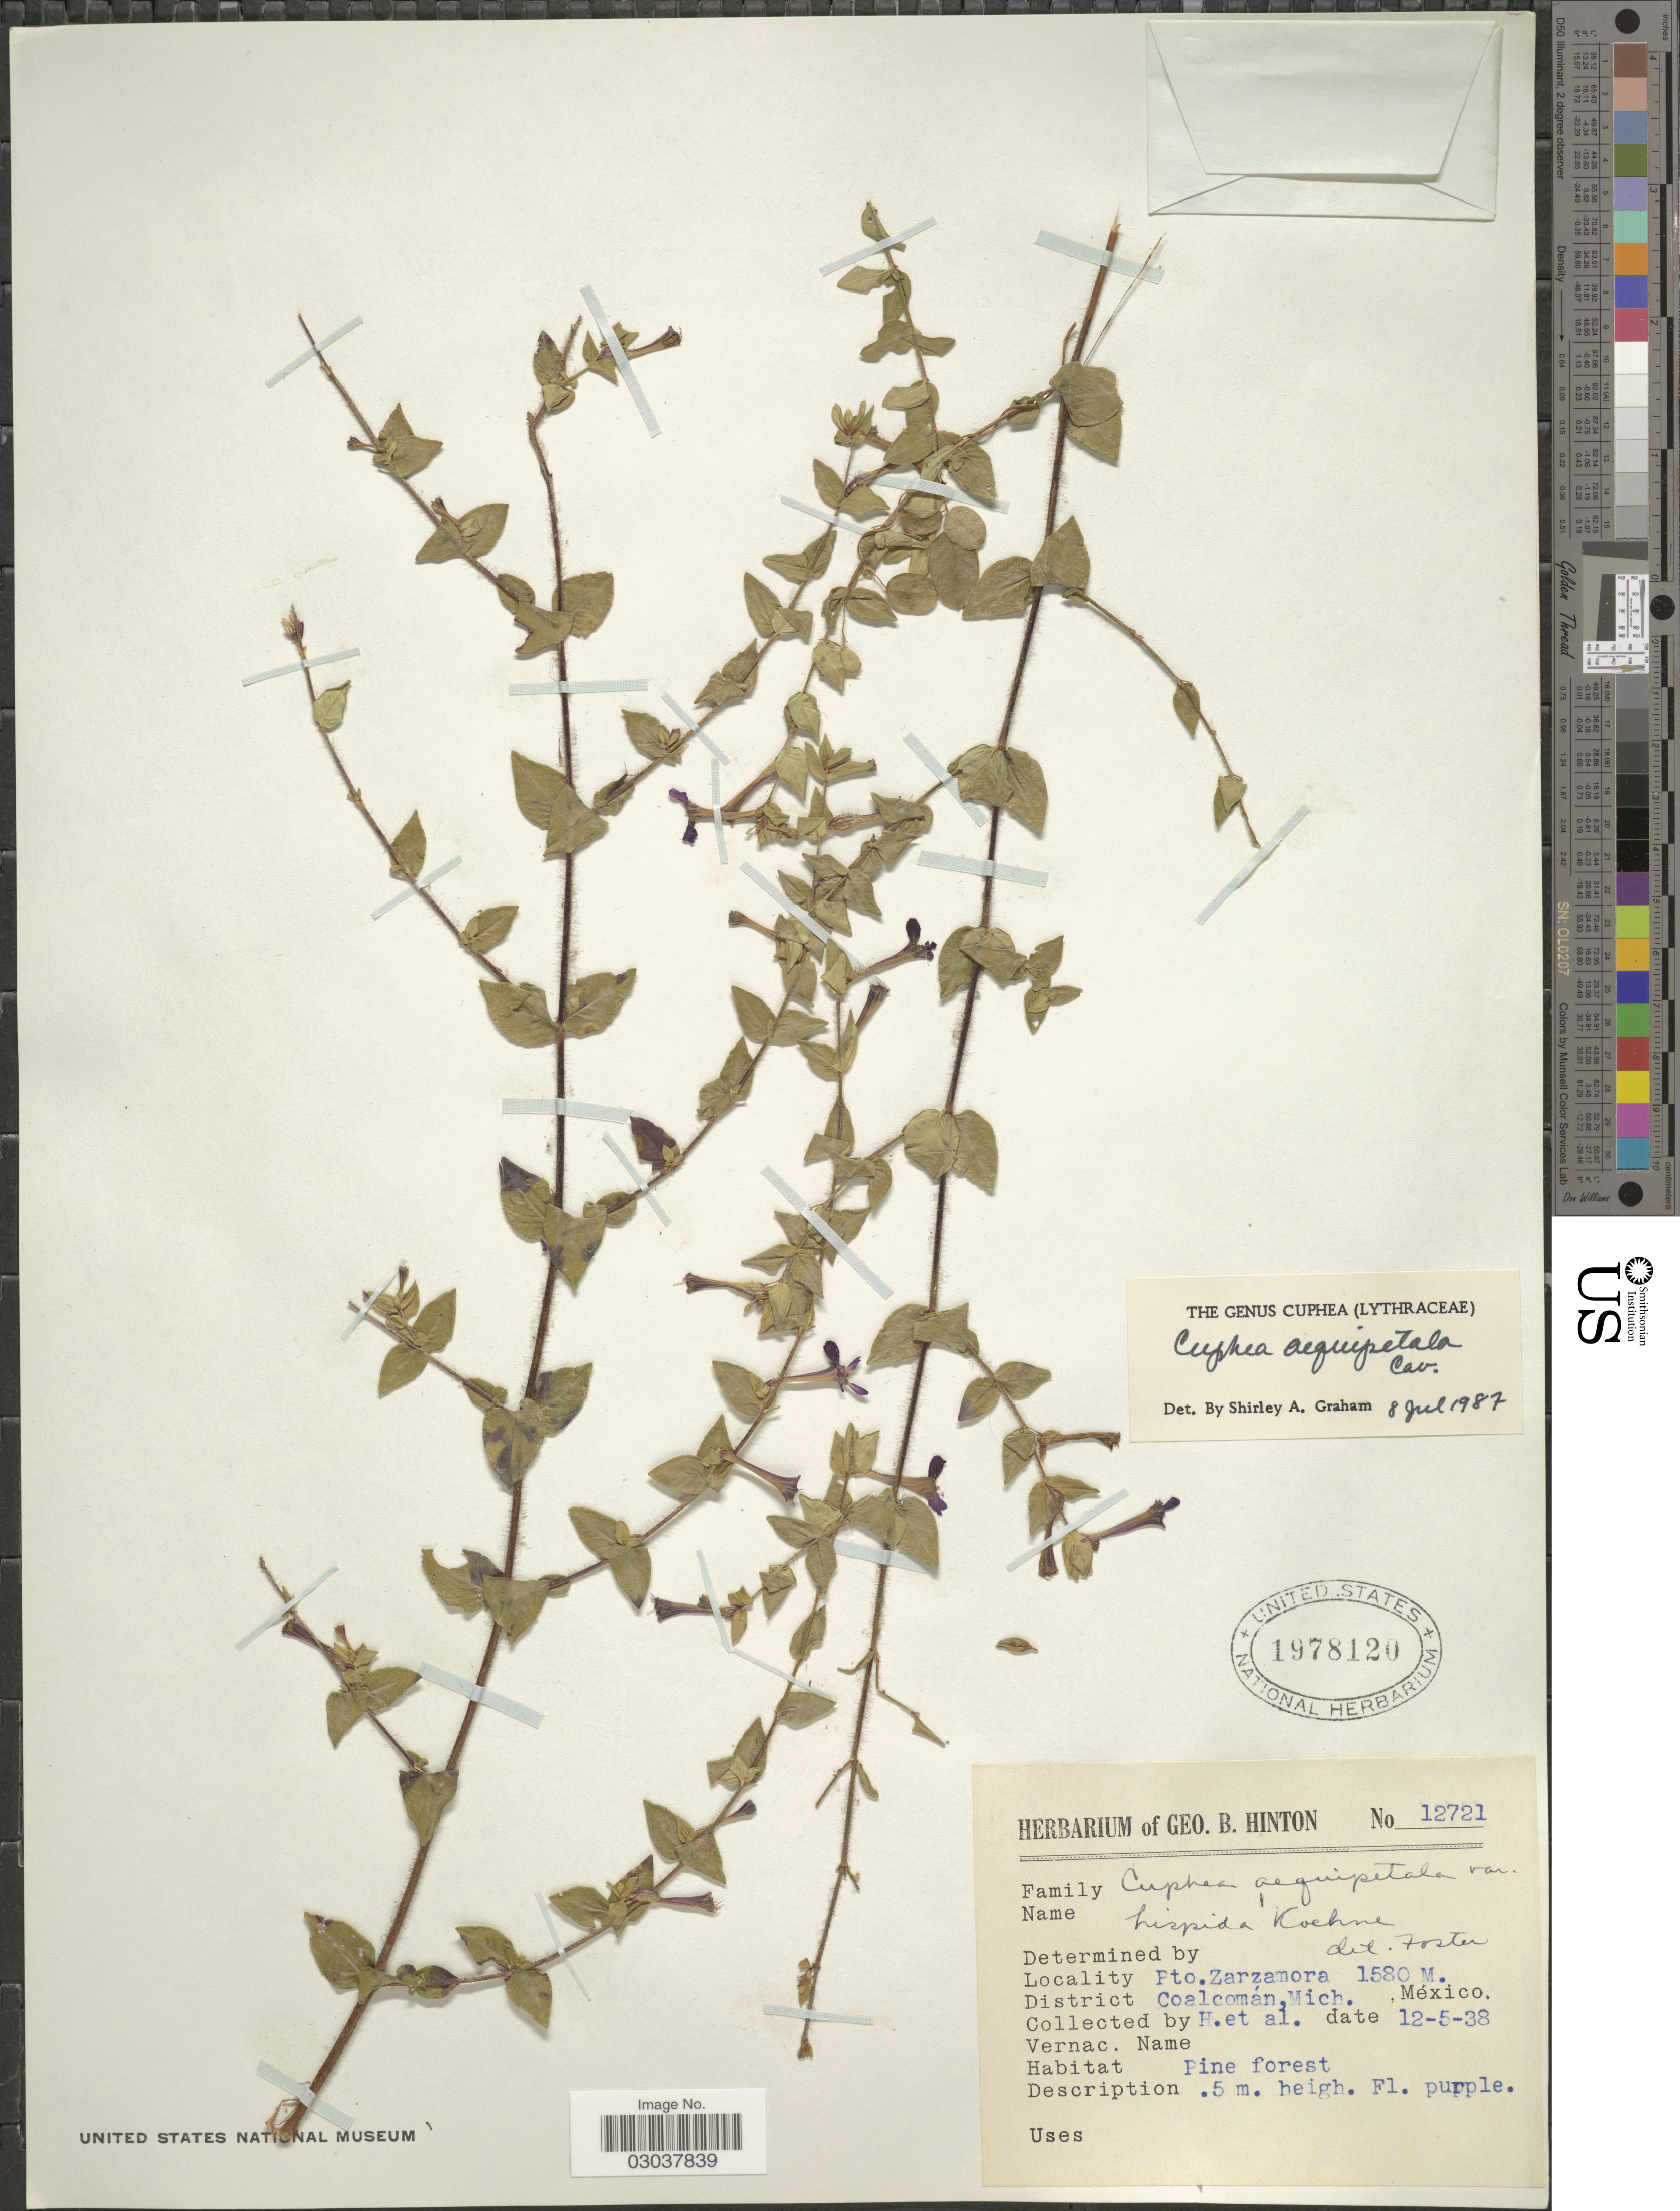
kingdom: Plantae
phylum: Tracheophyta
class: Magnoliopsida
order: Myrtales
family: Lythraceae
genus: Cuphea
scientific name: Cuphea aequipetala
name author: Cav.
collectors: G. B. Hinton & et al.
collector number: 12721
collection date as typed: Transcribed d/m/y: 12/5/38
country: Mexico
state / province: Michoacán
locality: Pto. Zarzamora. District Coalcomán Mich.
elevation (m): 1580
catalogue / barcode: US 1978120